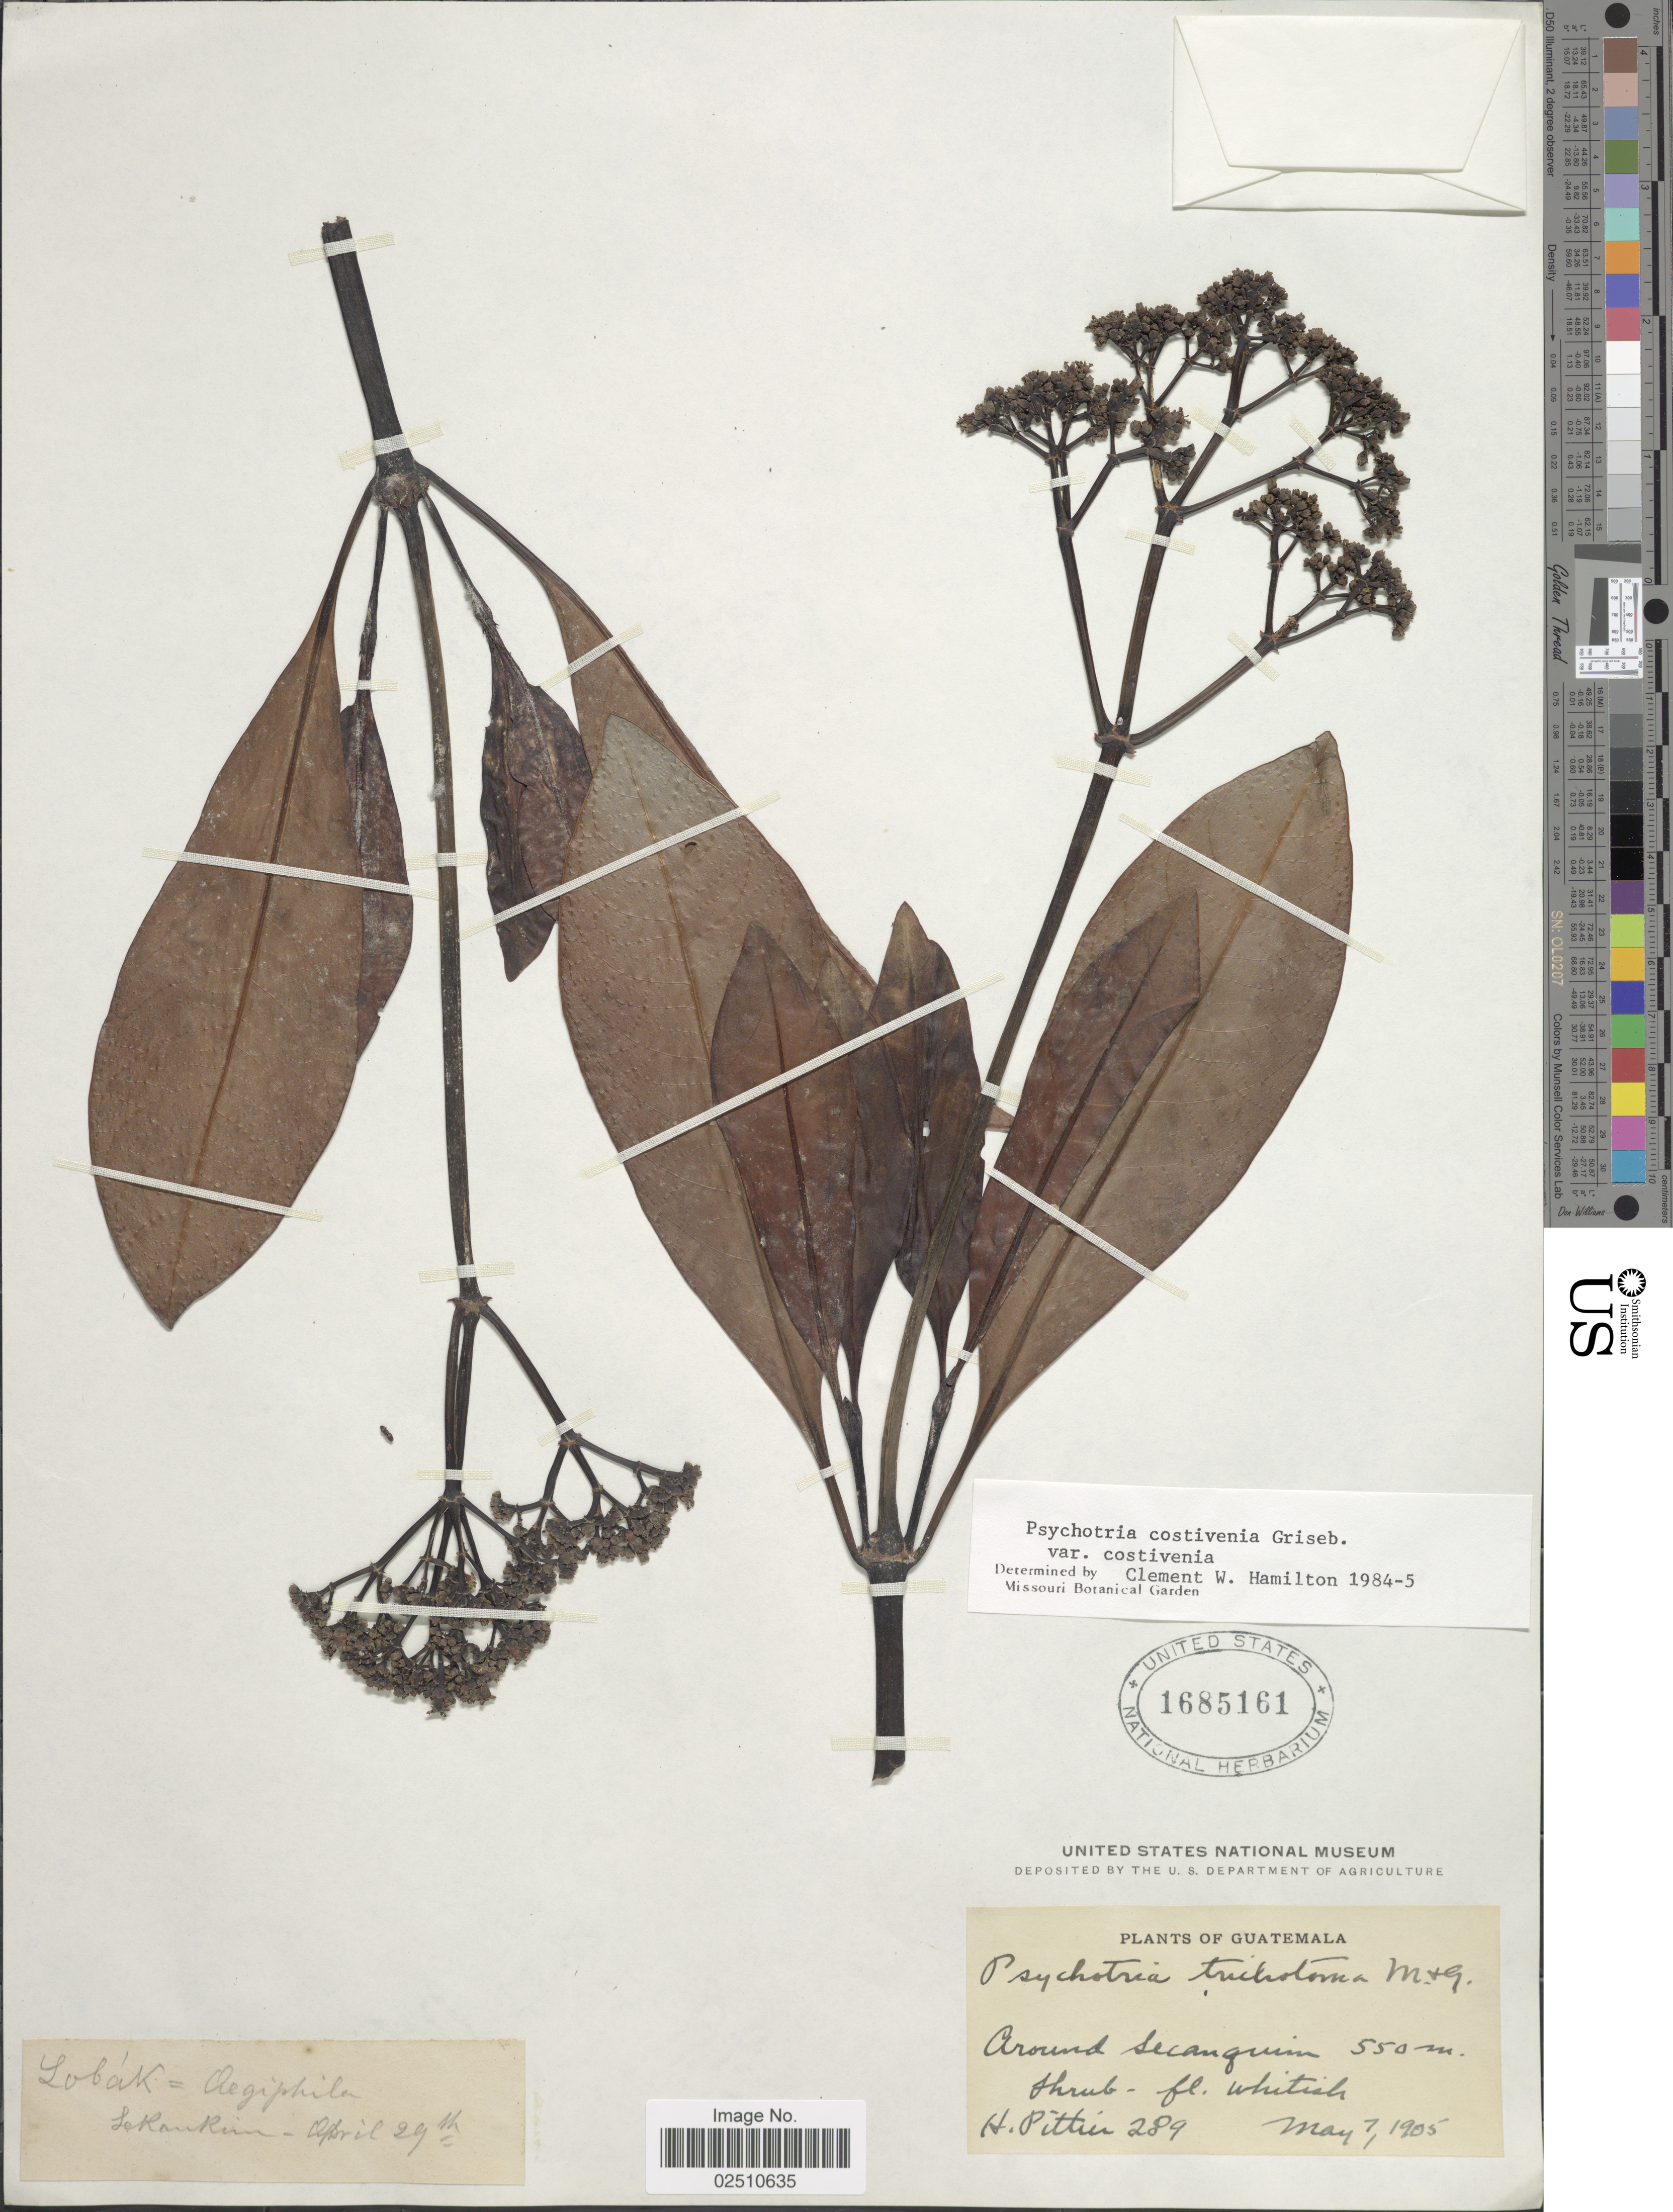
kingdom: Plantae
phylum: Tracheophyta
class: Magnoliopsida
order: Gentianales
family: Rubiaceae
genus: Psychotria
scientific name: Psychotria costivenia var. costivenia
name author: Griseb.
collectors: H. F. Pittier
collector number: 289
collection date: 1905-05-07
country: Guatemala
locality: Around Secanquim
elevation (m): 550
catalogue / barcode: US 1685161